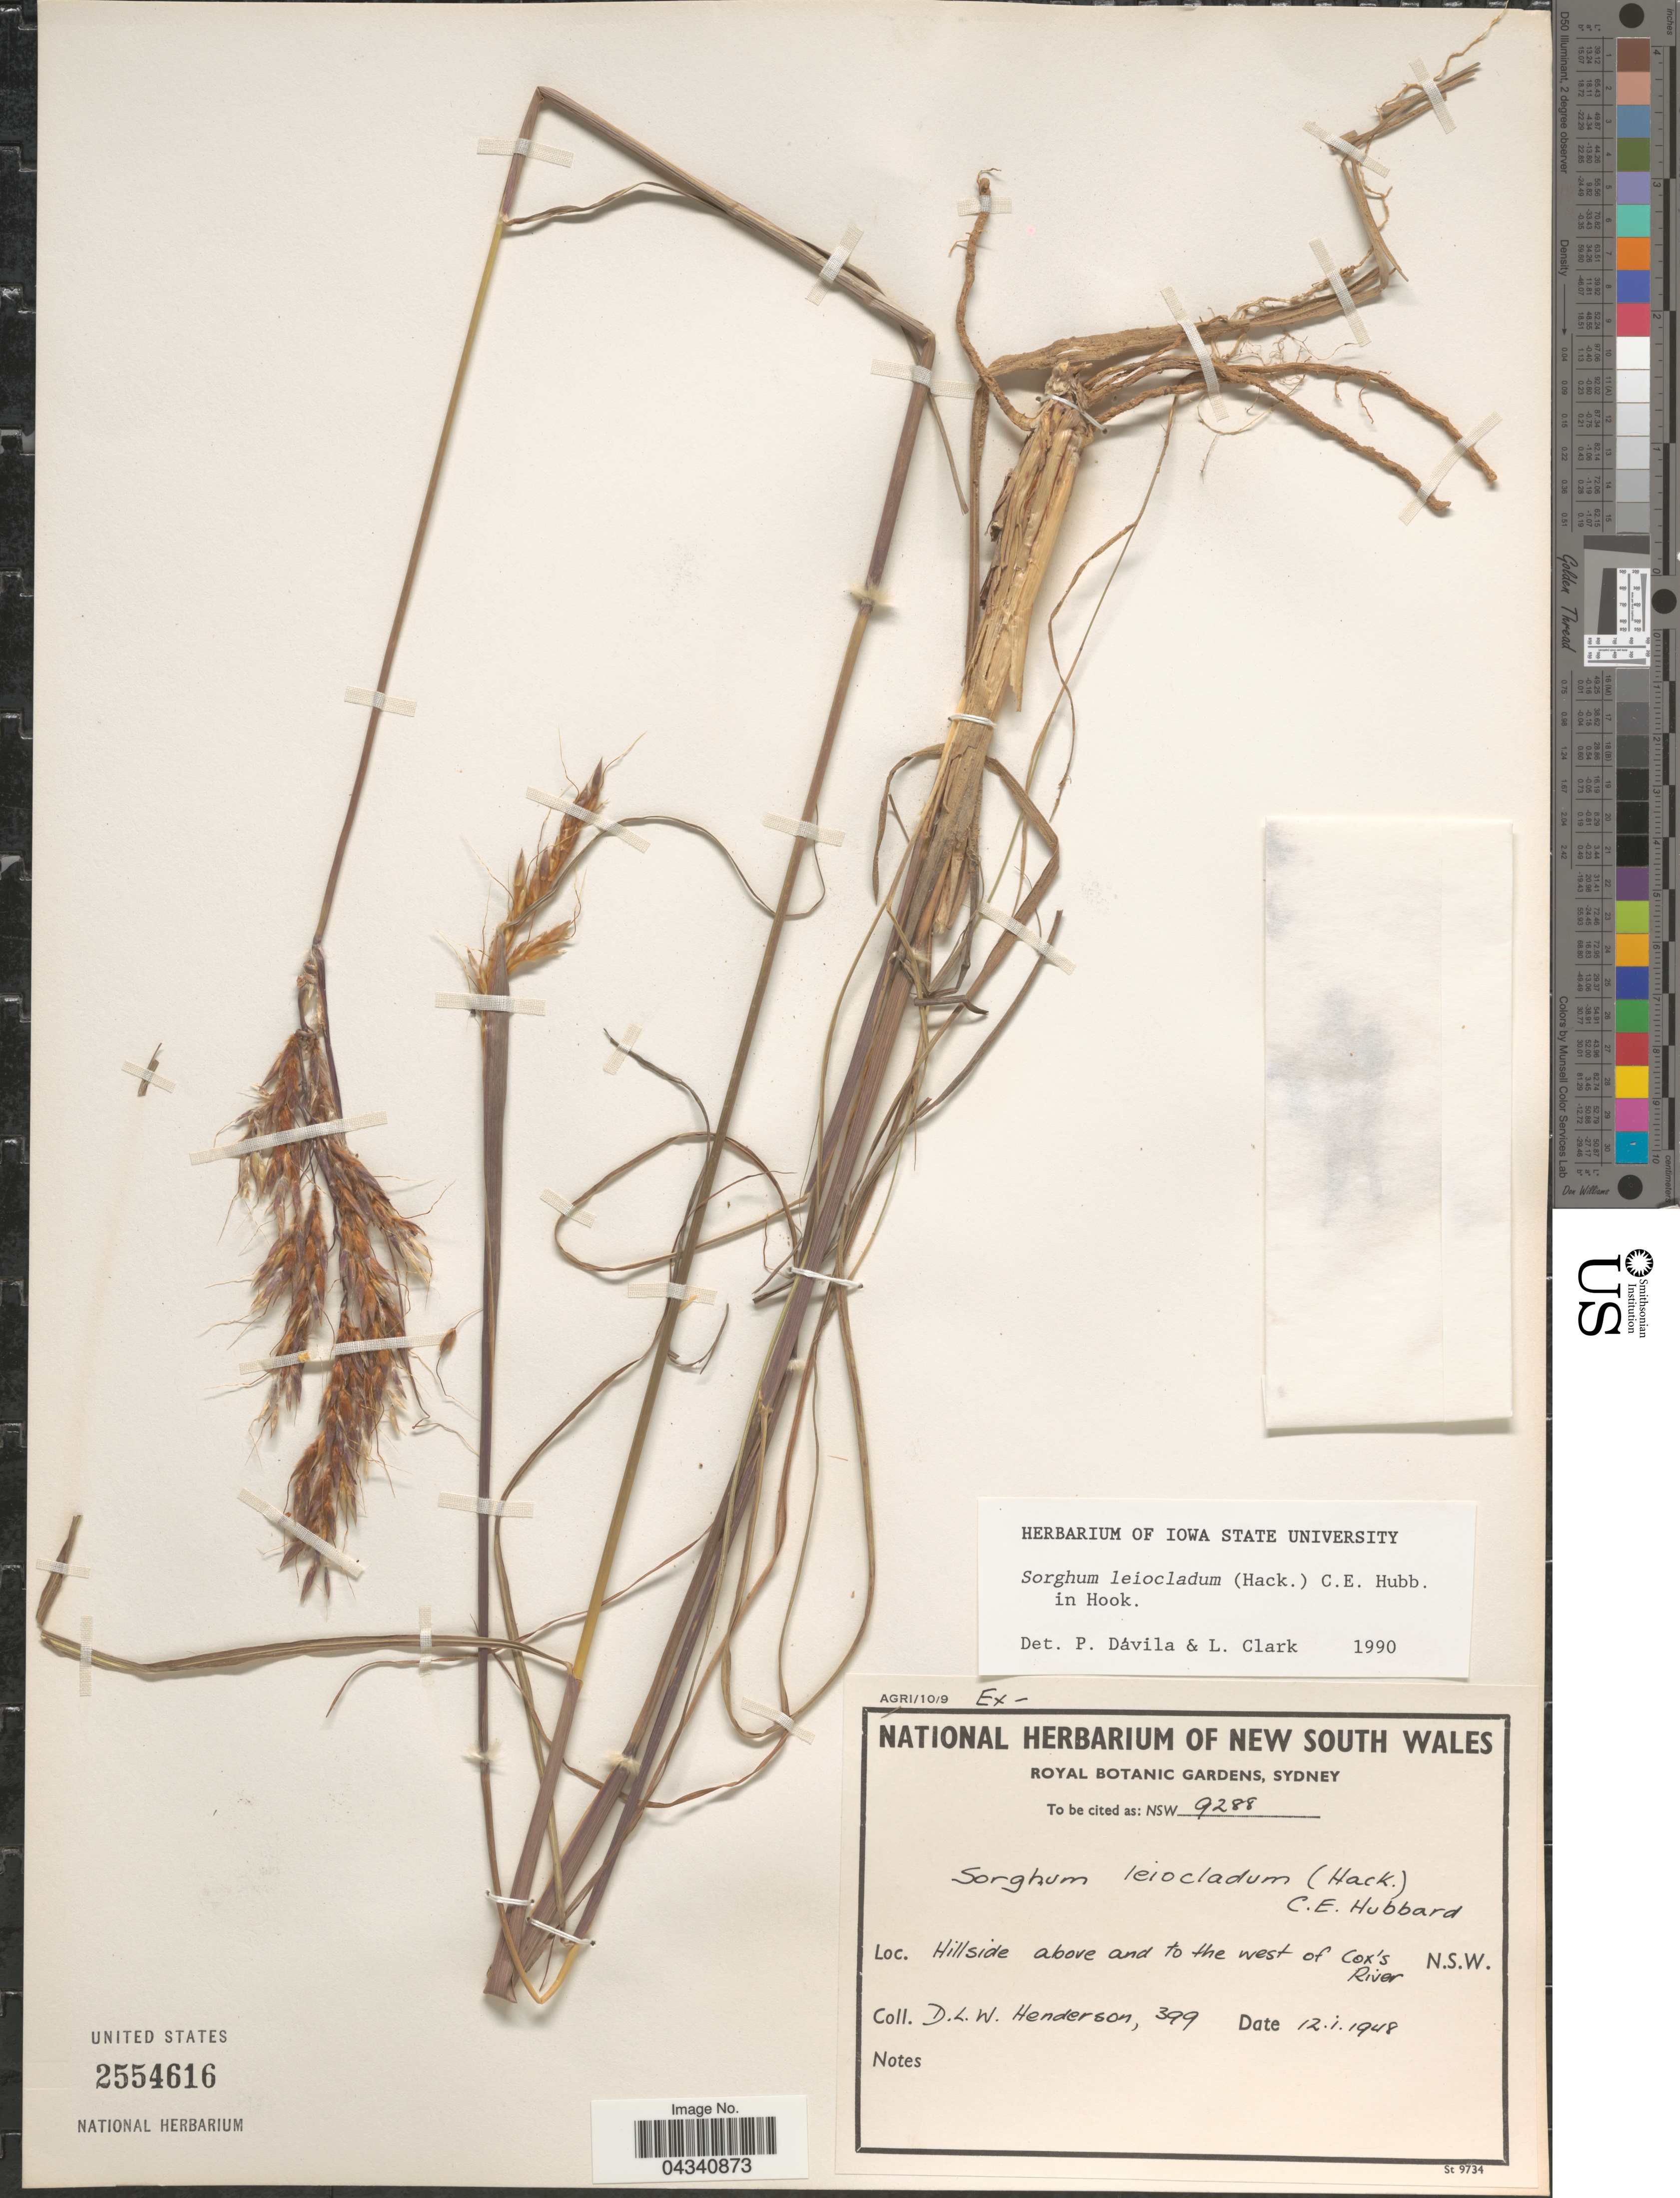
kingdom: Plantae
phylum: Tracheophyta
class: Liliopsida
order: Poales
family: Poaceae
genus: Sorghum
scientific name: Sorghum leiocladum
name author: (J. Hack.) C.E. Hubb.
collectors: D. Henderson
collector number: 399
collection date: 1948-01-12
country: Australia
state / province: New South Wales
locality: Hillside above and to the west of Cox's River.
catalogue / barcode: US 2554616